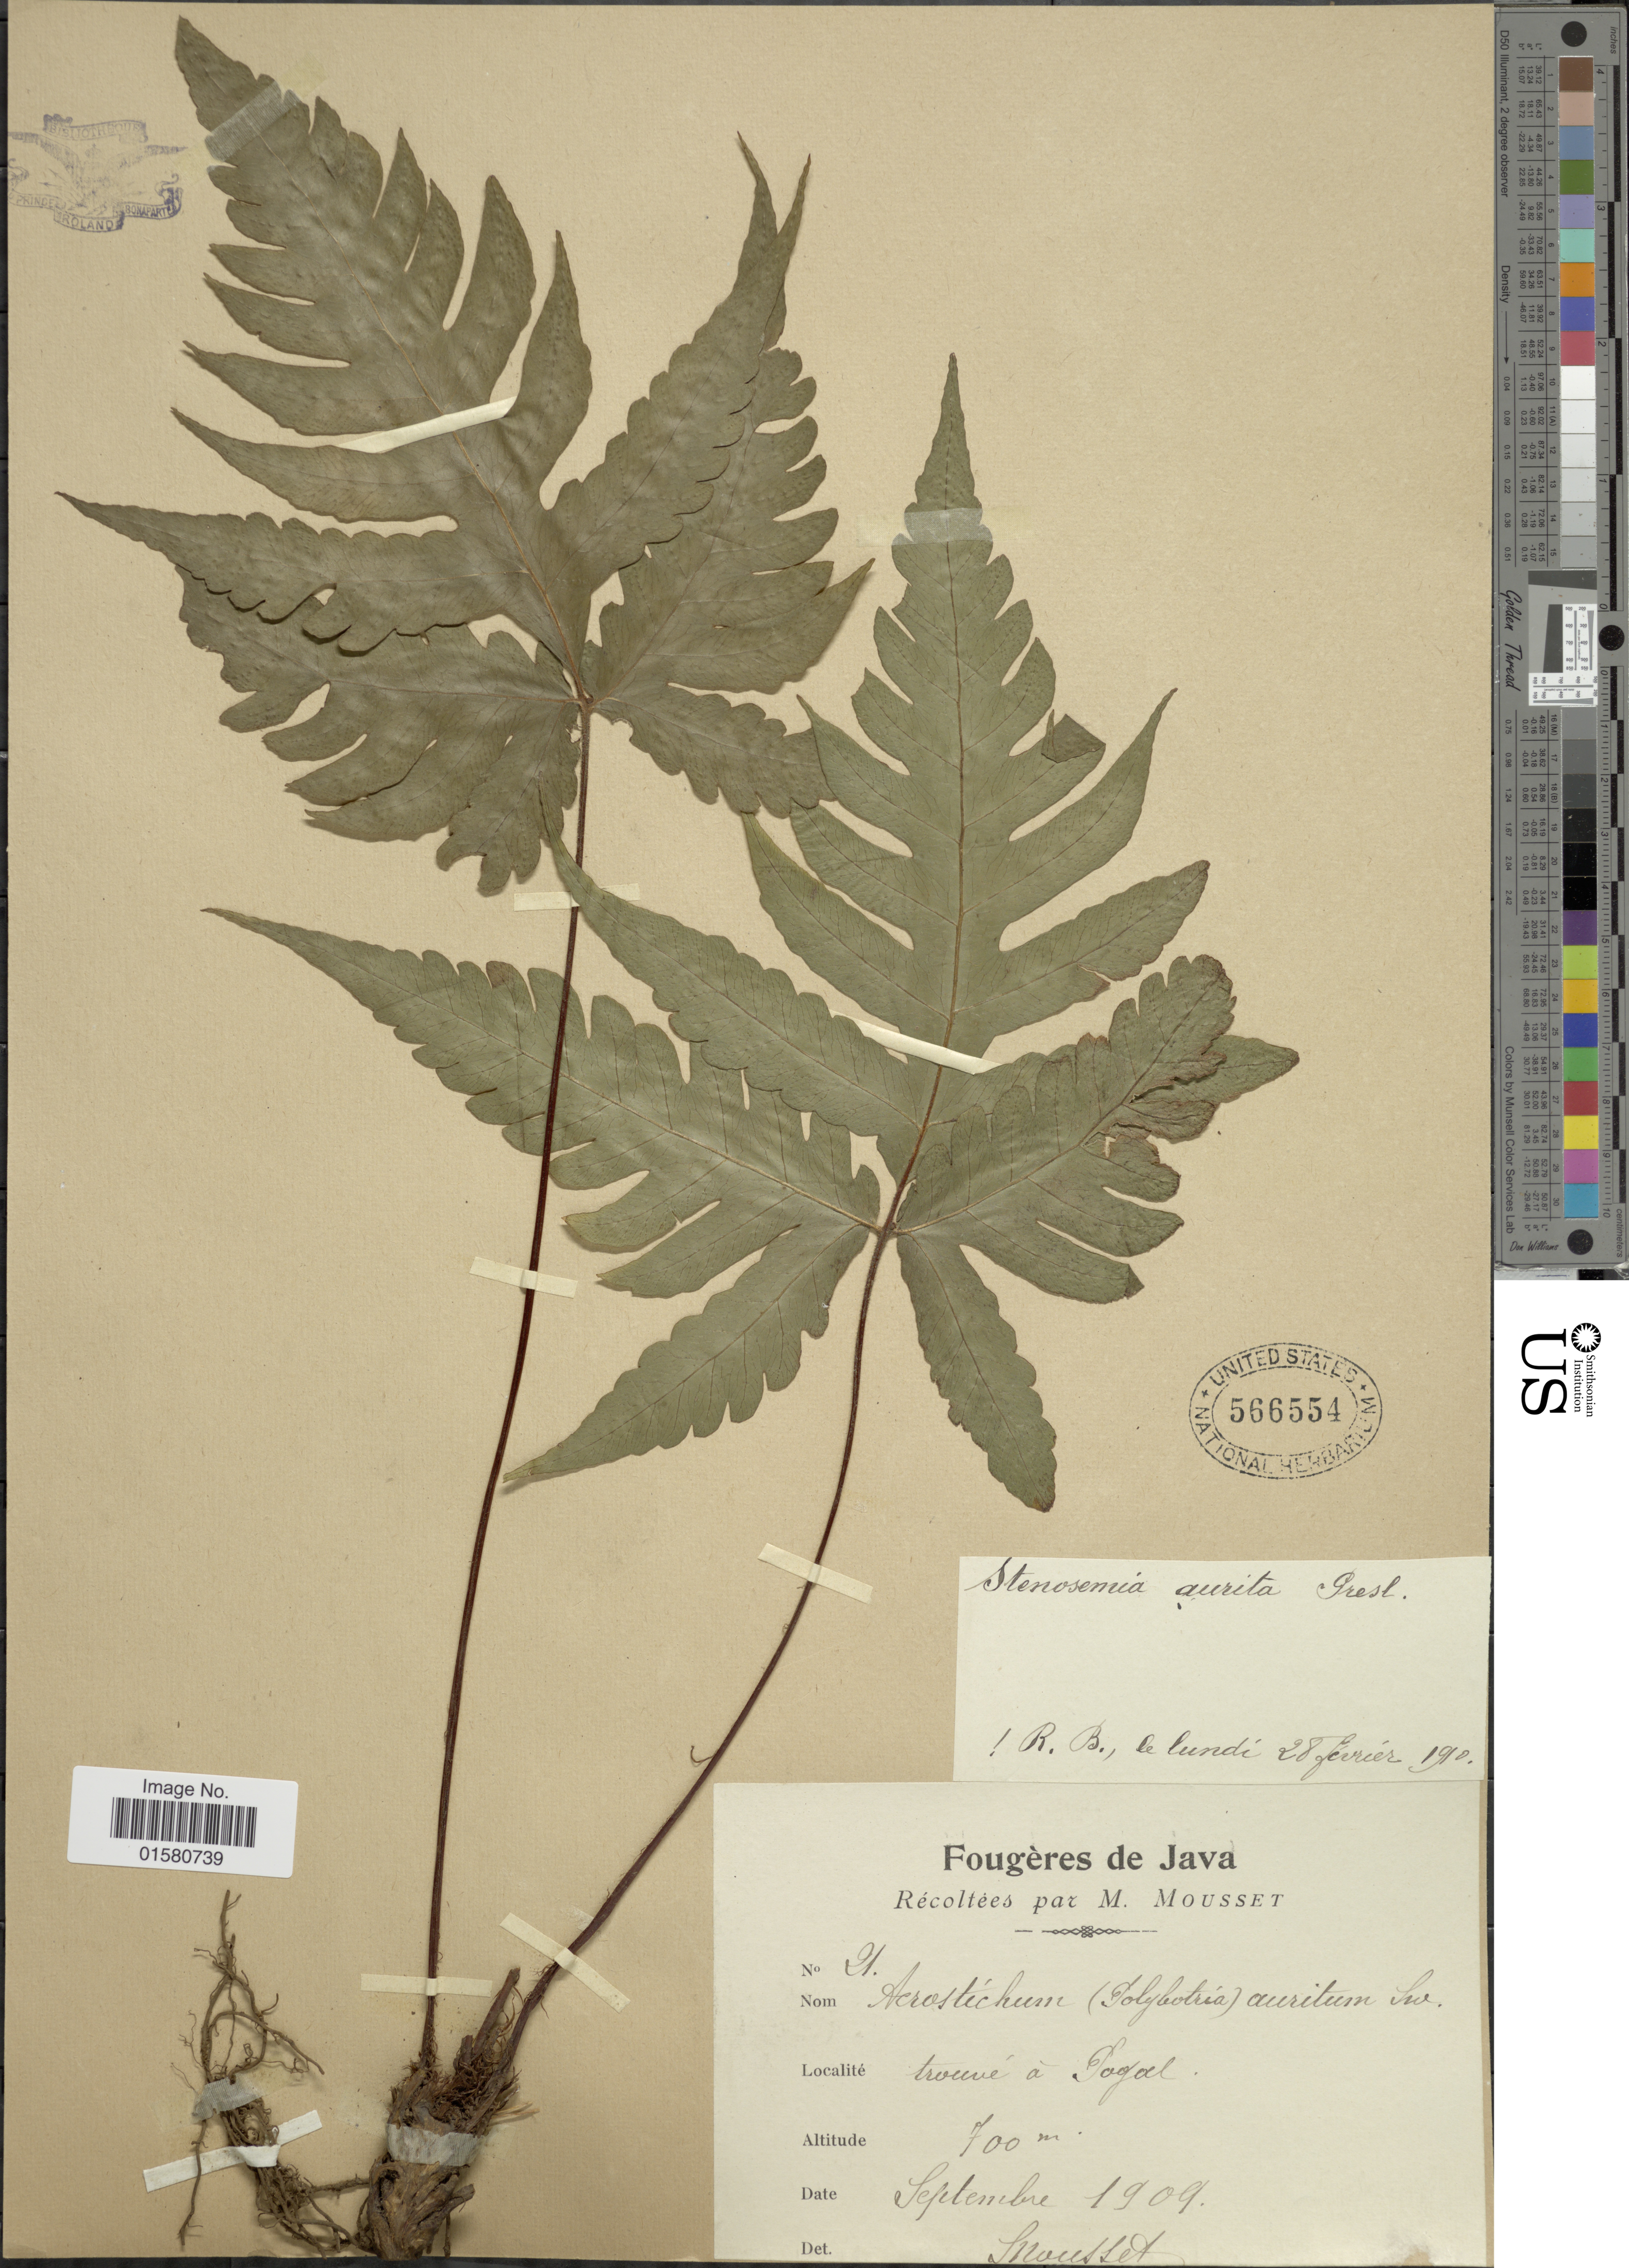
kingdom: Plantae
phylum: Tracheophyta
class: Polypodiopsida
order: Polypodiales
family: Tectariaceae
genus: Tectaria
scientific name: Tectaria aurita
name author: (Sw.) Chandra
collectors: M. Mousset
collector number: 21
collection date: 1909-09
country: Indonesia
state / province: Java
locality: Troune a Togal [interpreted]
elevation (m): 700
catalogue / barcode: US 566554